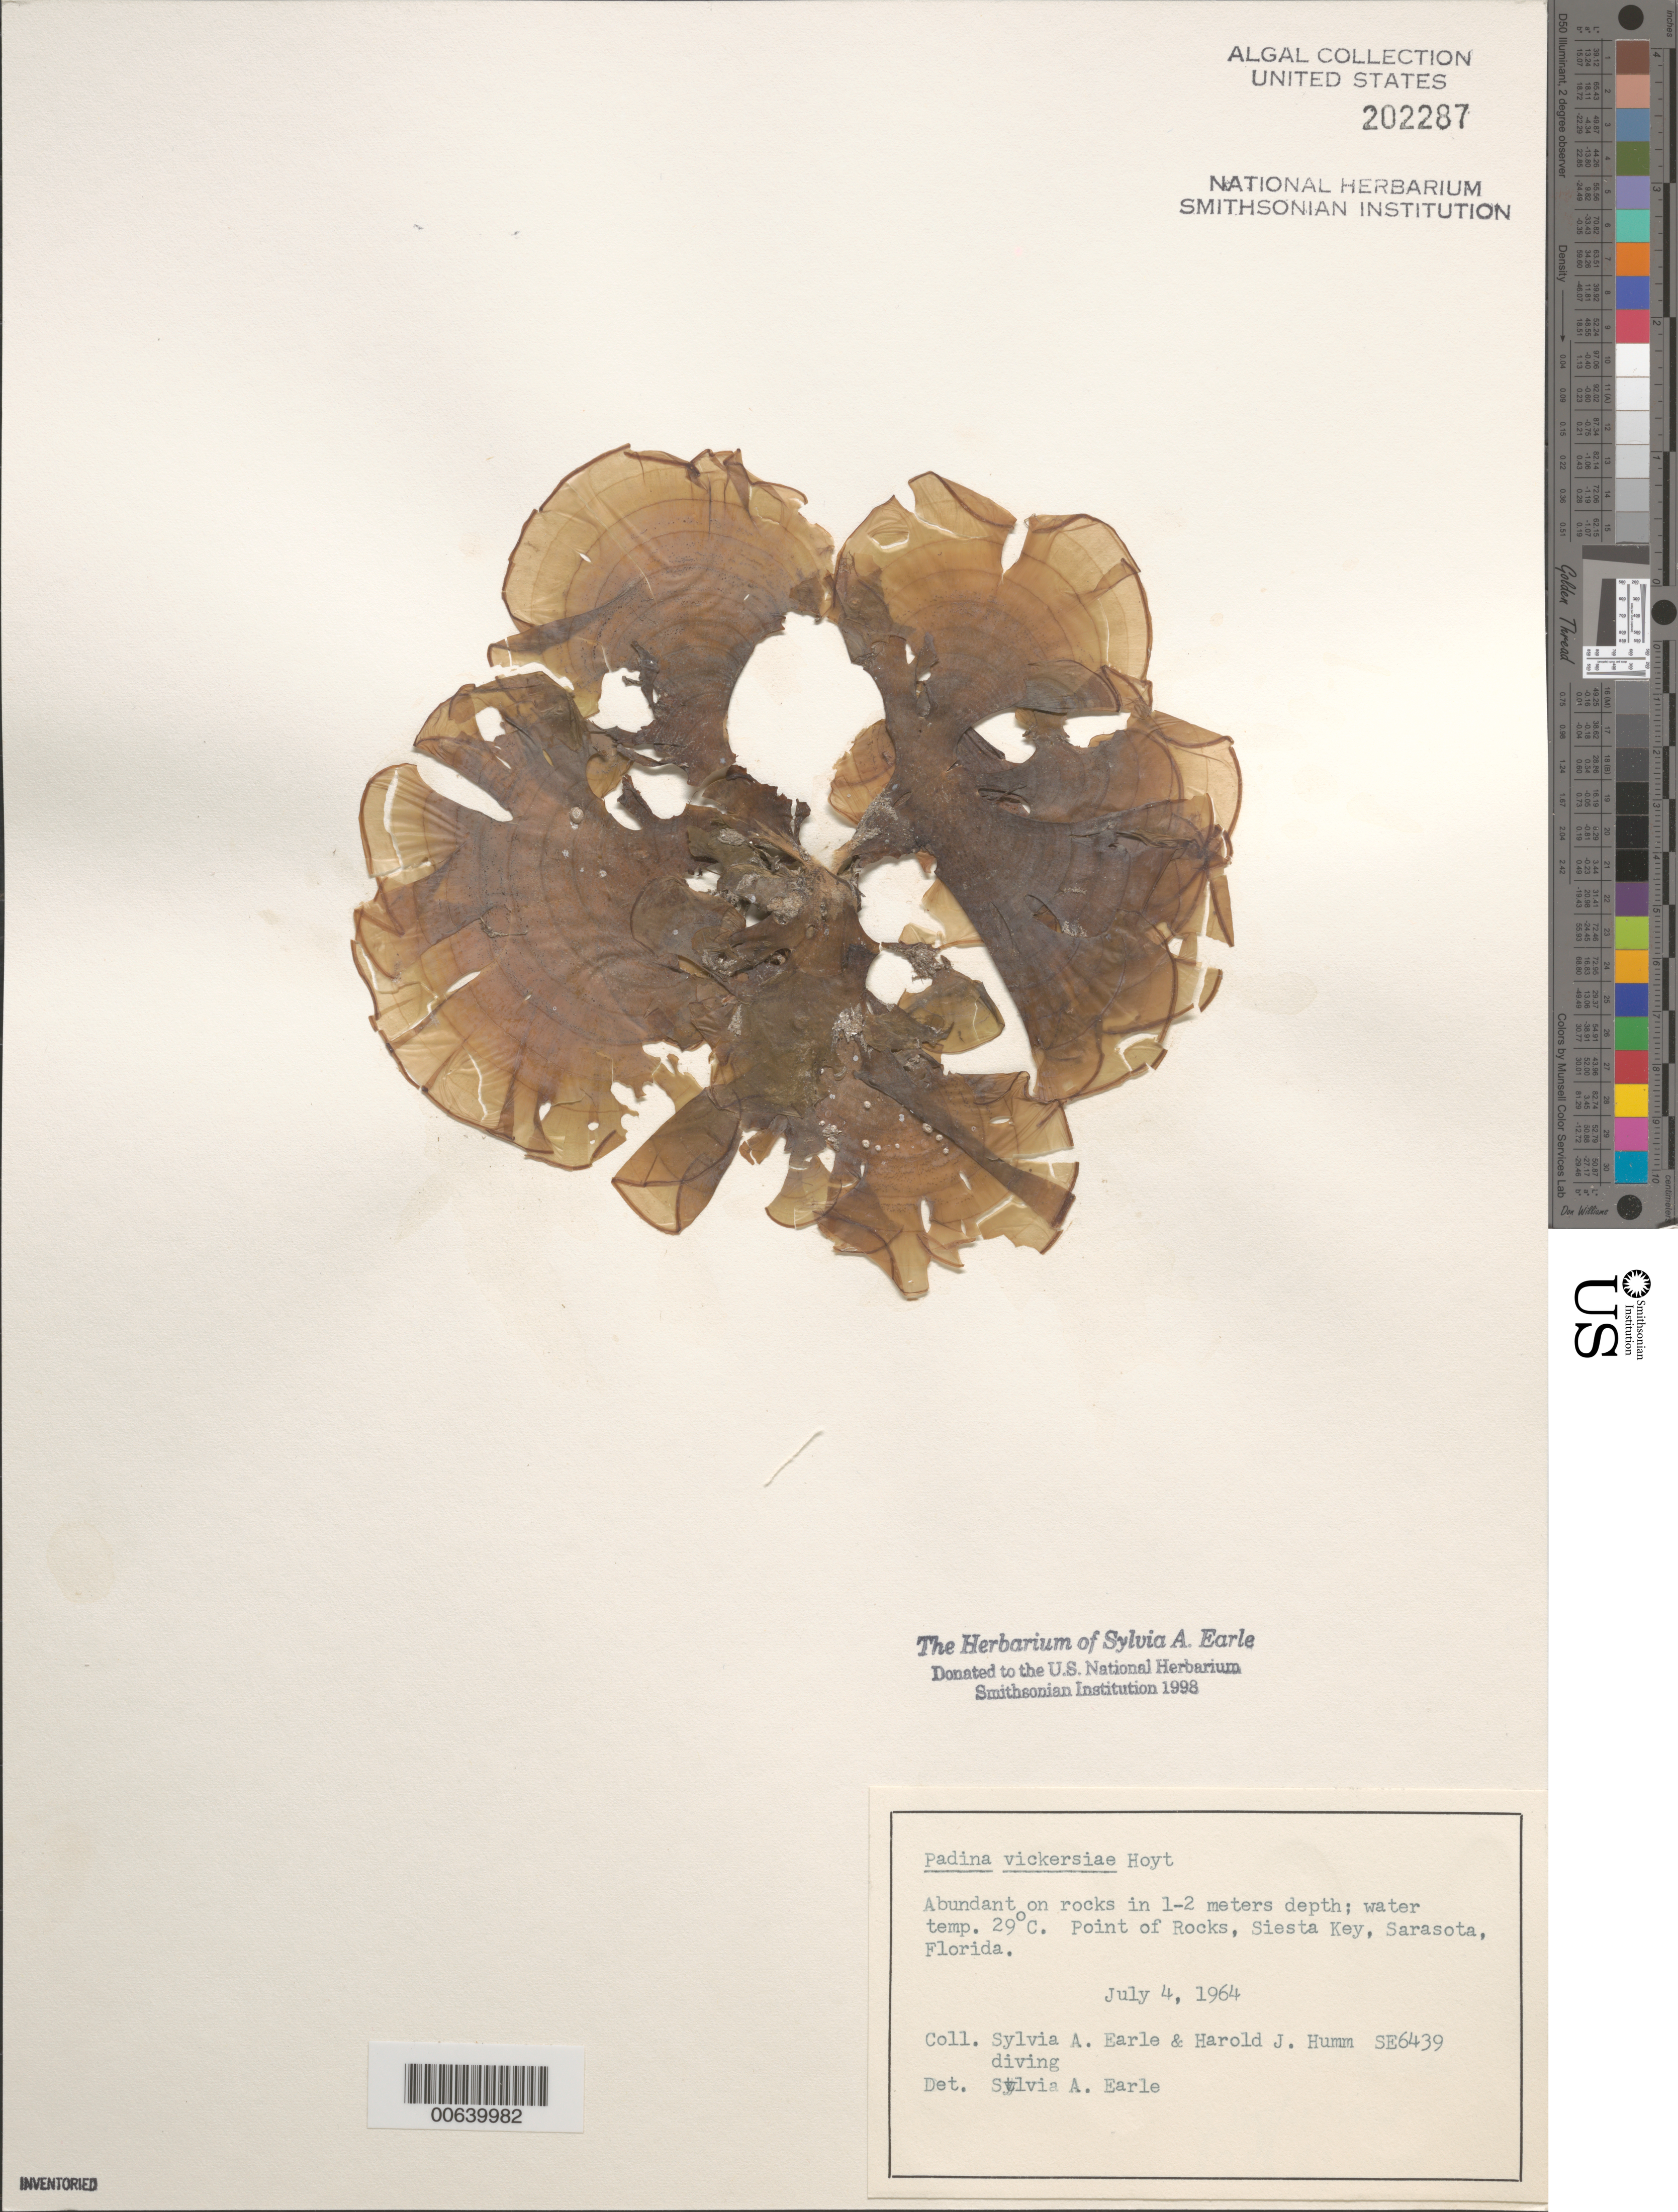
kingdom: Chromista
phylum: Ochrophyta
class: Phaeophyceae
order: Dictyotales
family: Dictyotaceae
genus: Padina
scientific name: Padina gymnospora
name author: (Kütz.) O.G. Sond.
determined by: Algae name updating Project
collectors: S. A. Earle & H. J. Humm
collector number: SE 6439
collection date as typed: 04 Jul 1964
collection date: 1964-07-04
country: United States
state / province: Florida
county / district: Sarasota County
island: Siesta Key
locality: Point of Rocks, Sarasota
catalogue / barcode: US 202287